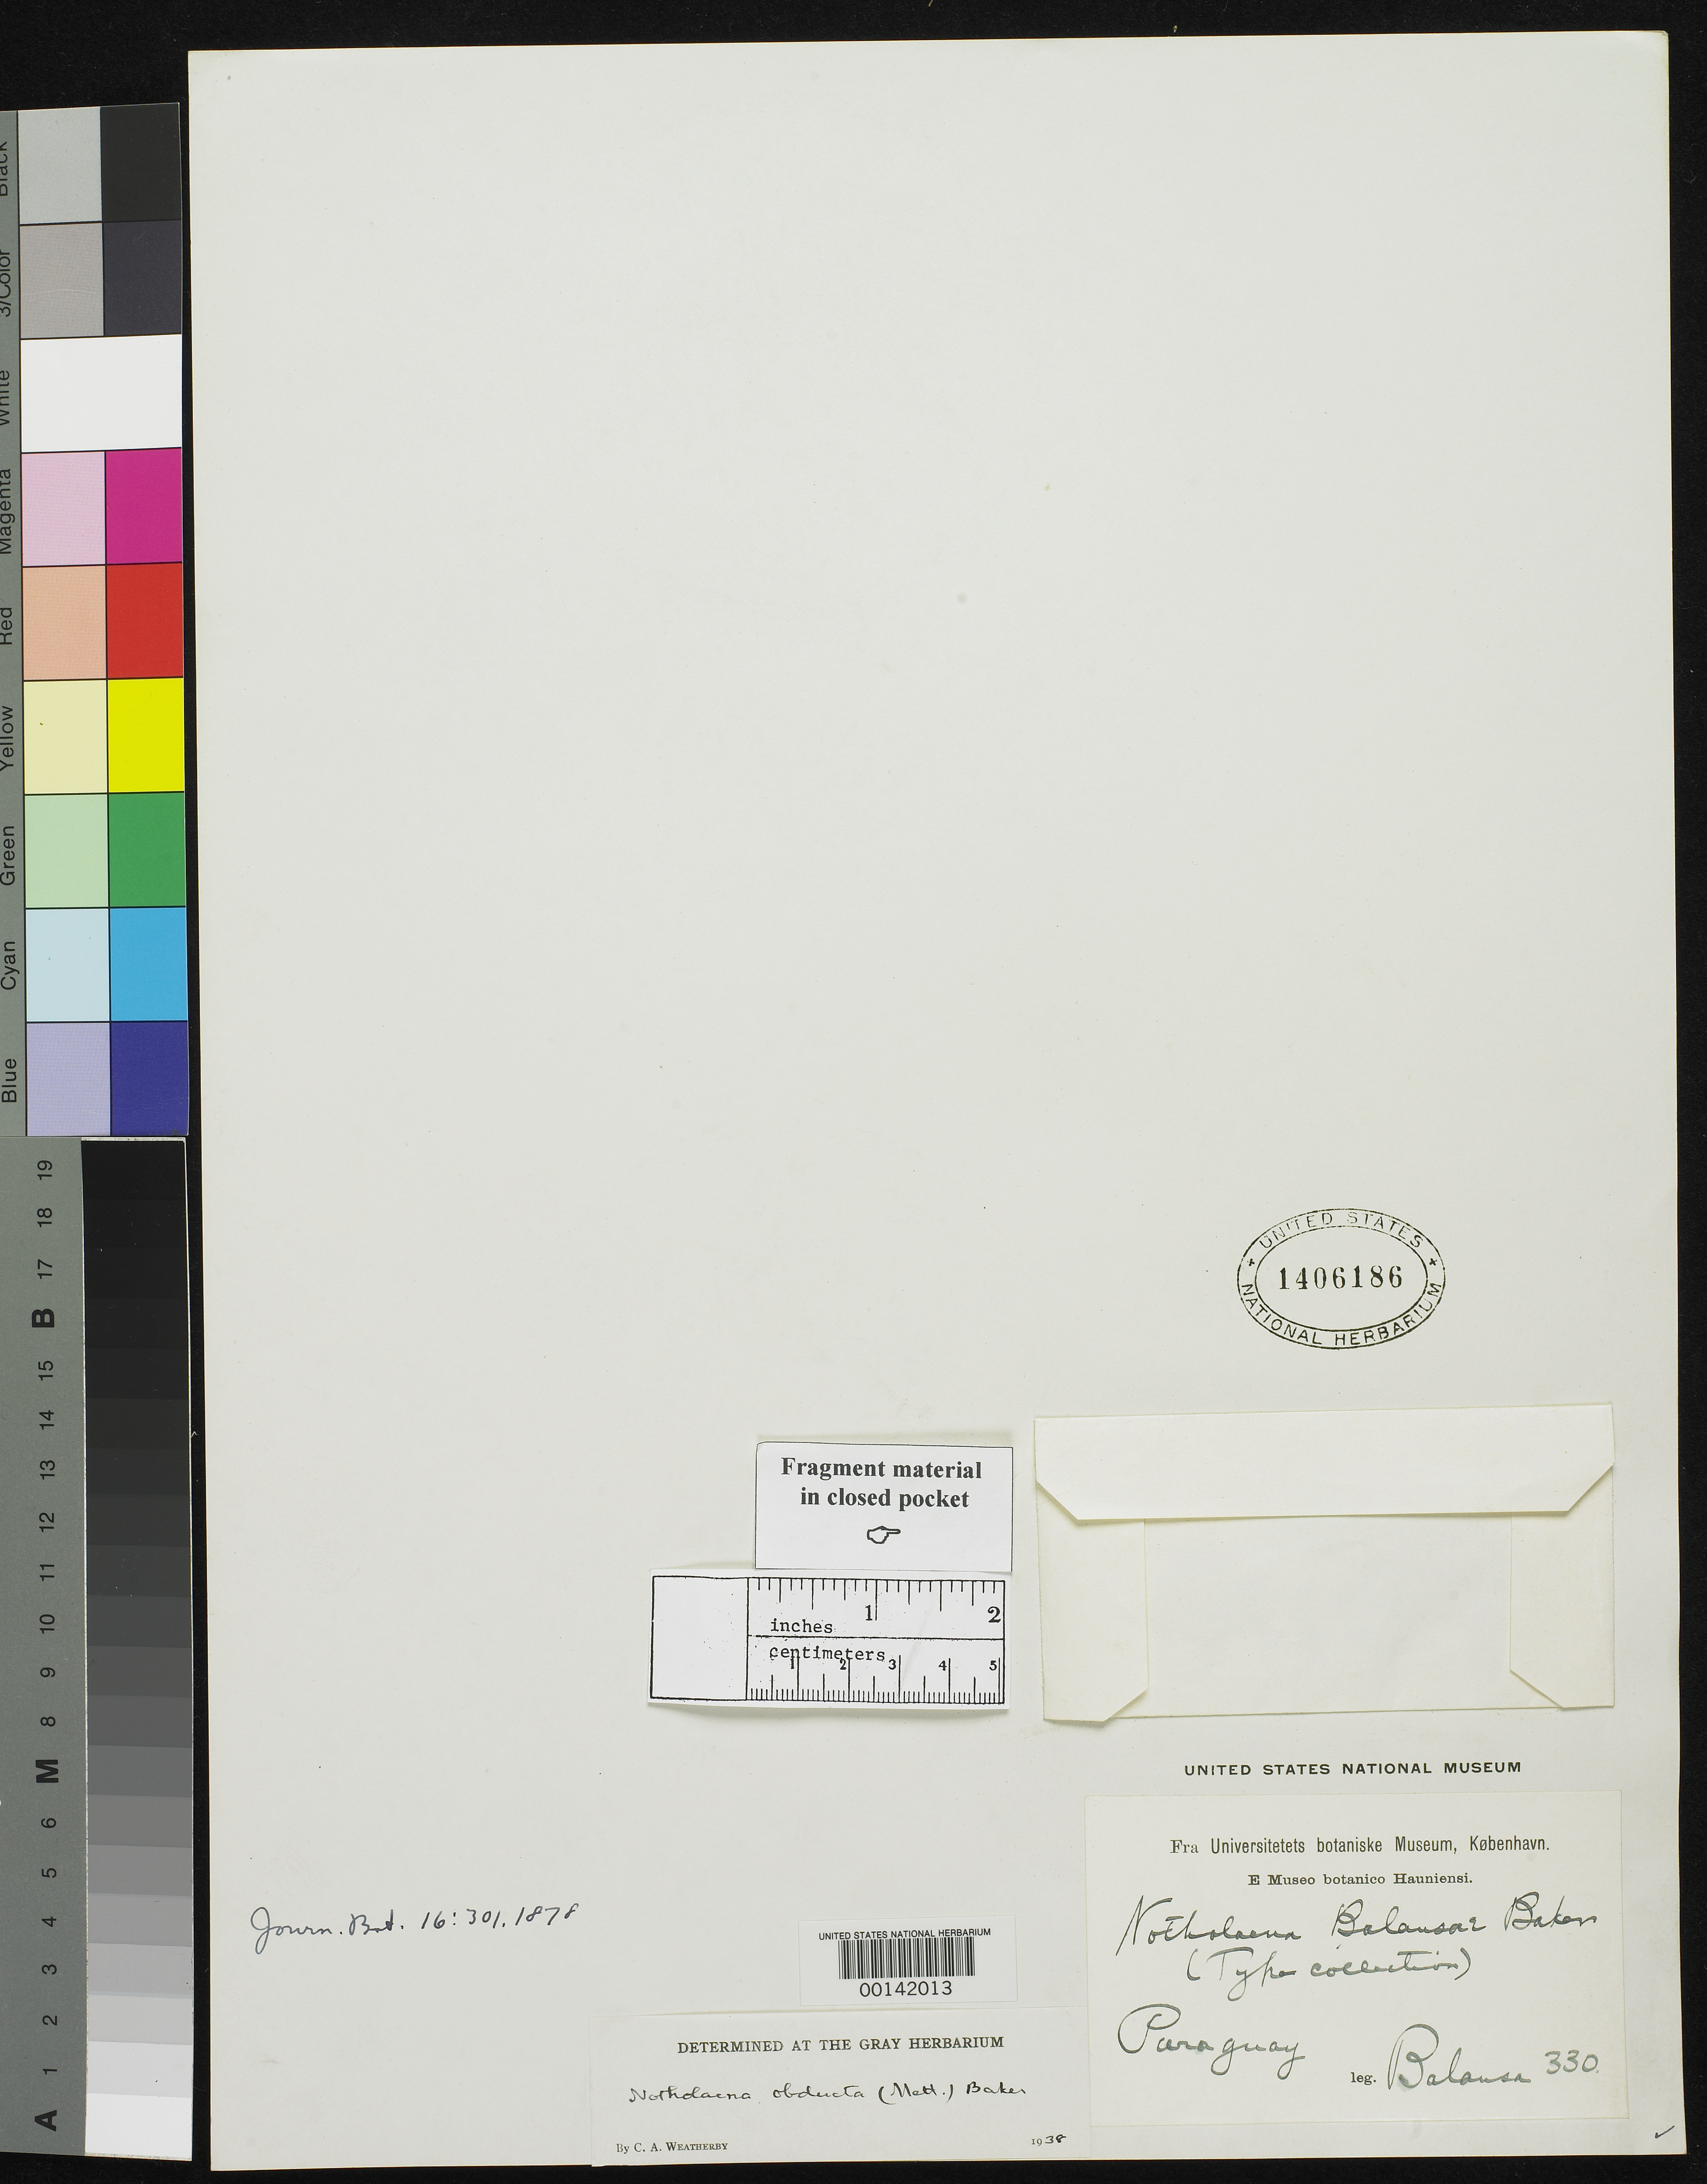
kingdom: Plantae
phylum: Tracheophyta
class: Polypodiopsida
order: Polypodiales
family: Pteridaceae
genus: Notholaena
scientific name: Notholaena balansae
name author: Baker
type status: Type Collection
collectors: B. Balansa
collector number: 330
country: Paraguay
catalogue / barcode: US 1406186